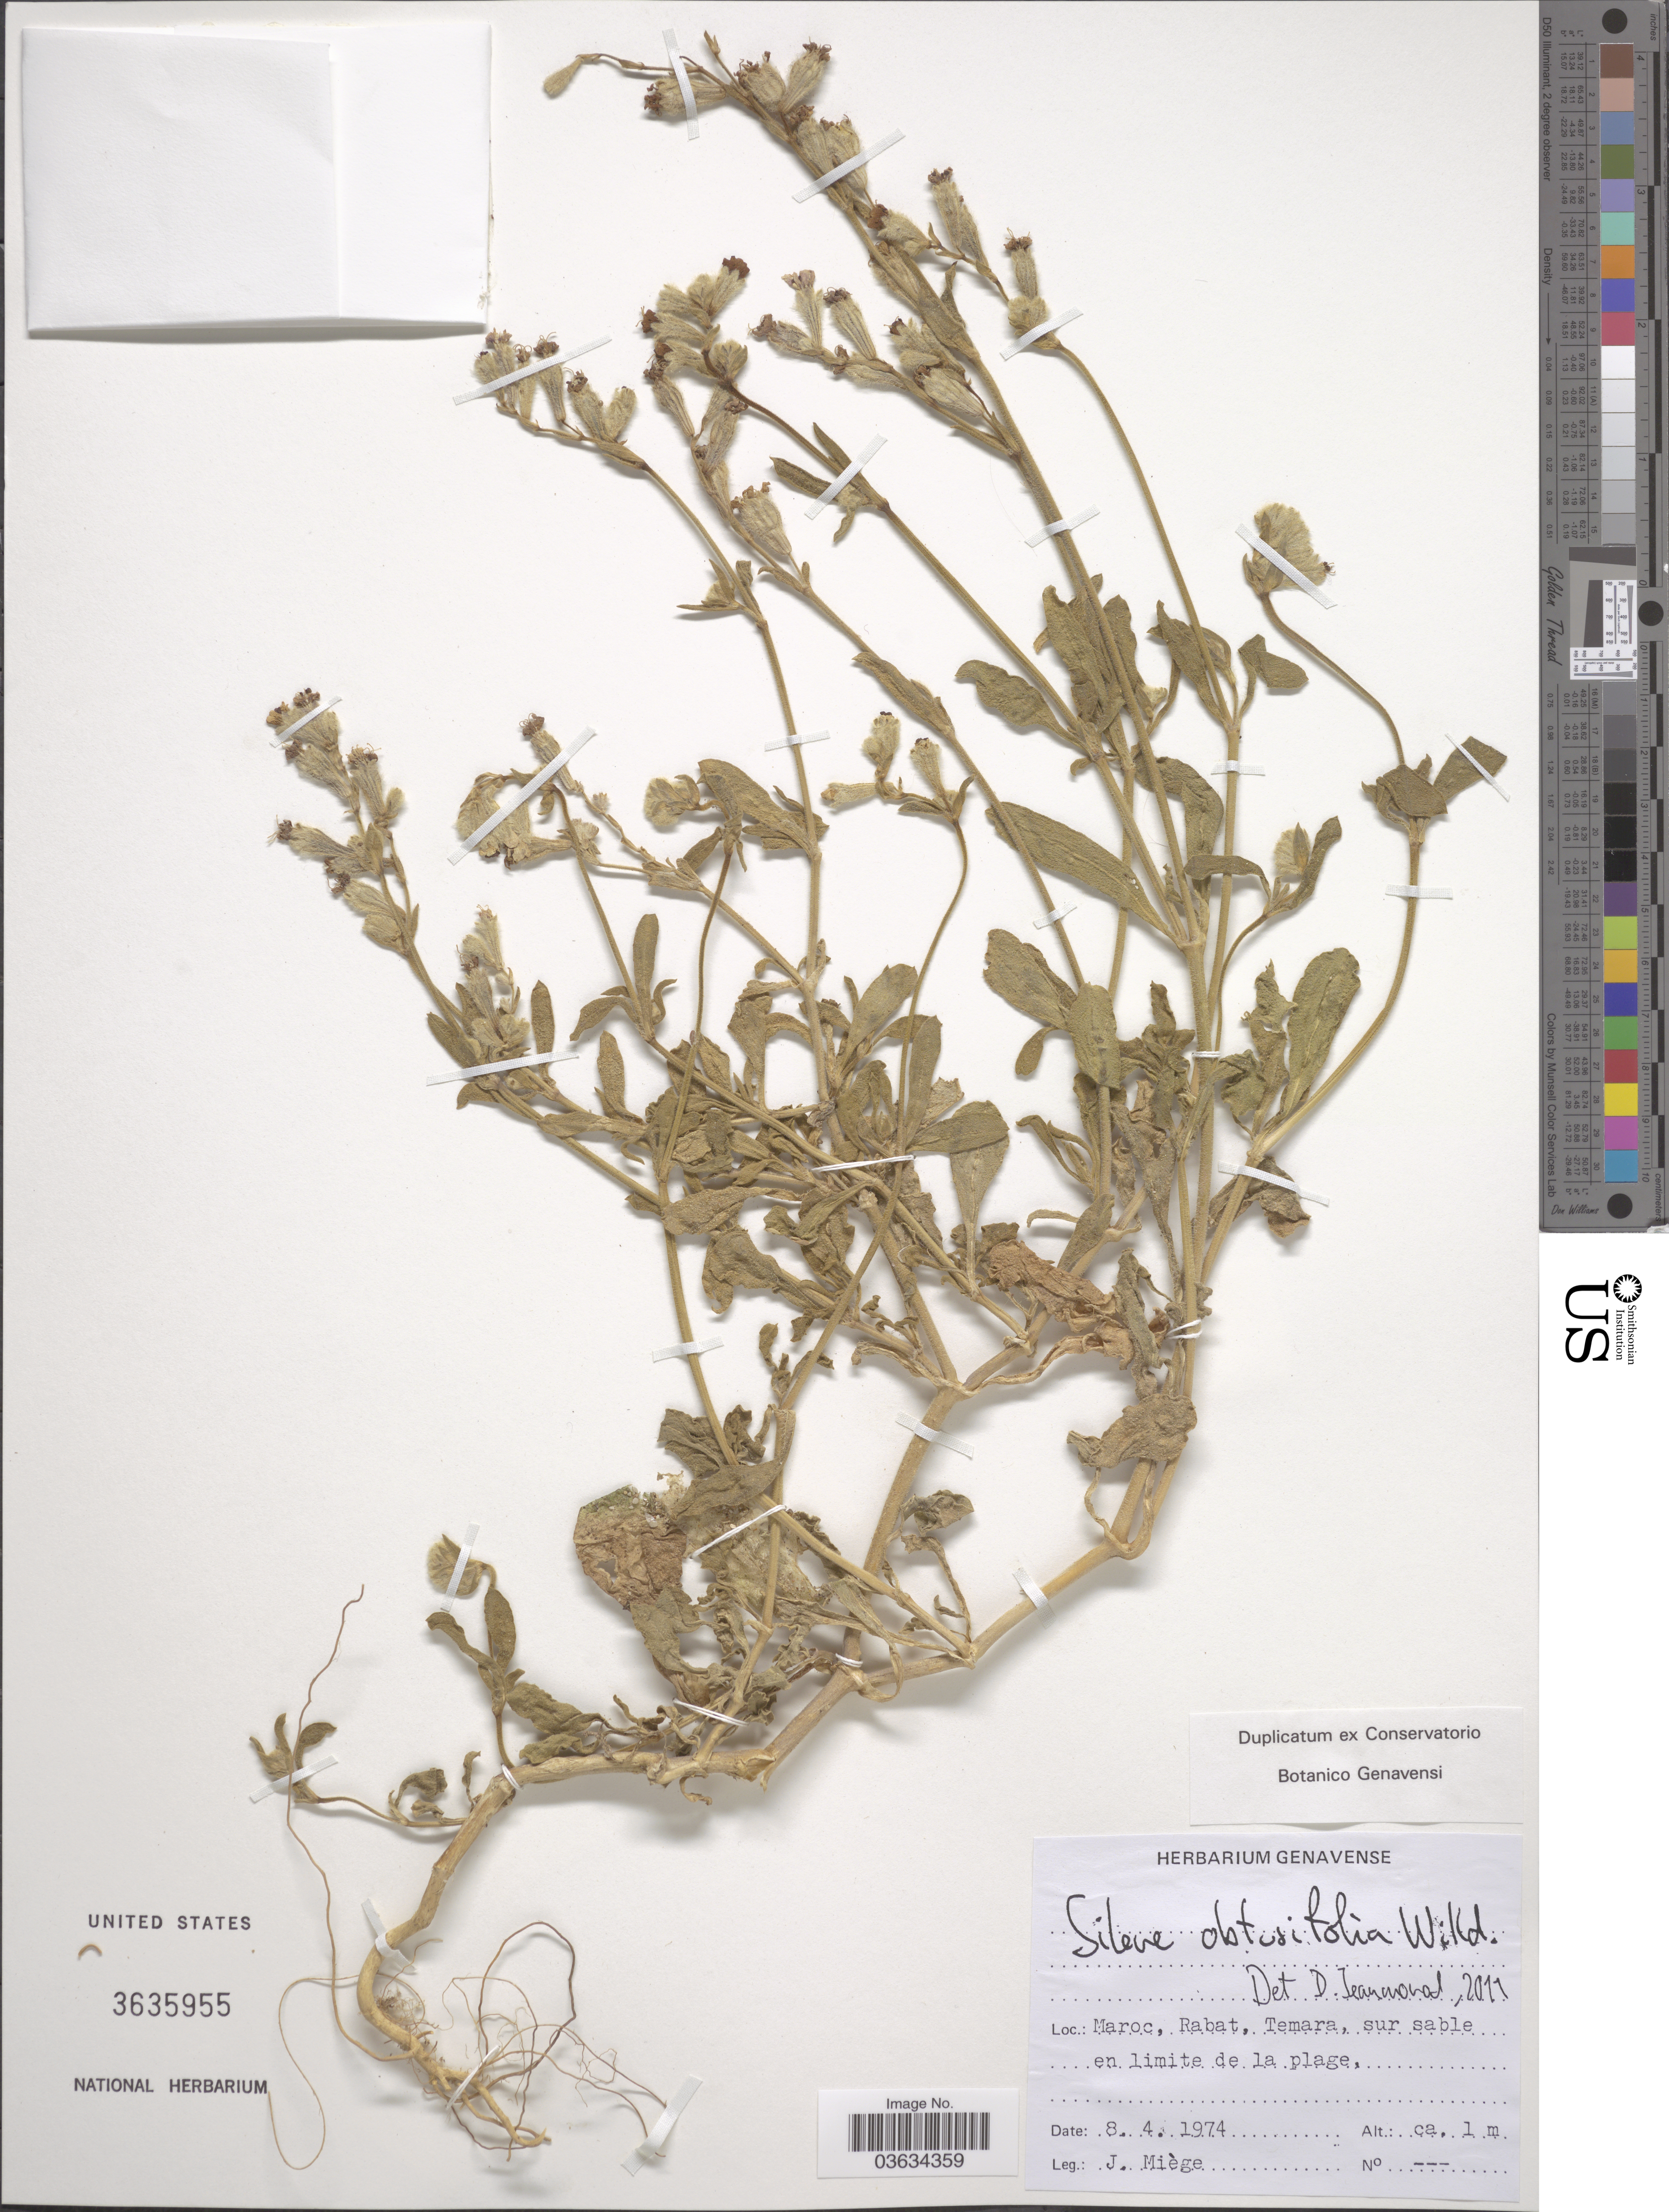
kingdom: Plantae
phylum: Tracheophyta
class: Magnoliopsida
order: Caryophyllales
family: Caryophyllaceae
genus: Silene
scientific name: Silene obtusifolia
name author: Willd.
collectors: J. Miége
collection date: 1974-04-08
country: Morocco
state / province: Rabat-Salé-Zemmour-Zaër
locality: Maroc, Rabat, Temara, sur sable en limite de la plage.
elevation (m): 1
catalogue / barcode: US 3635955